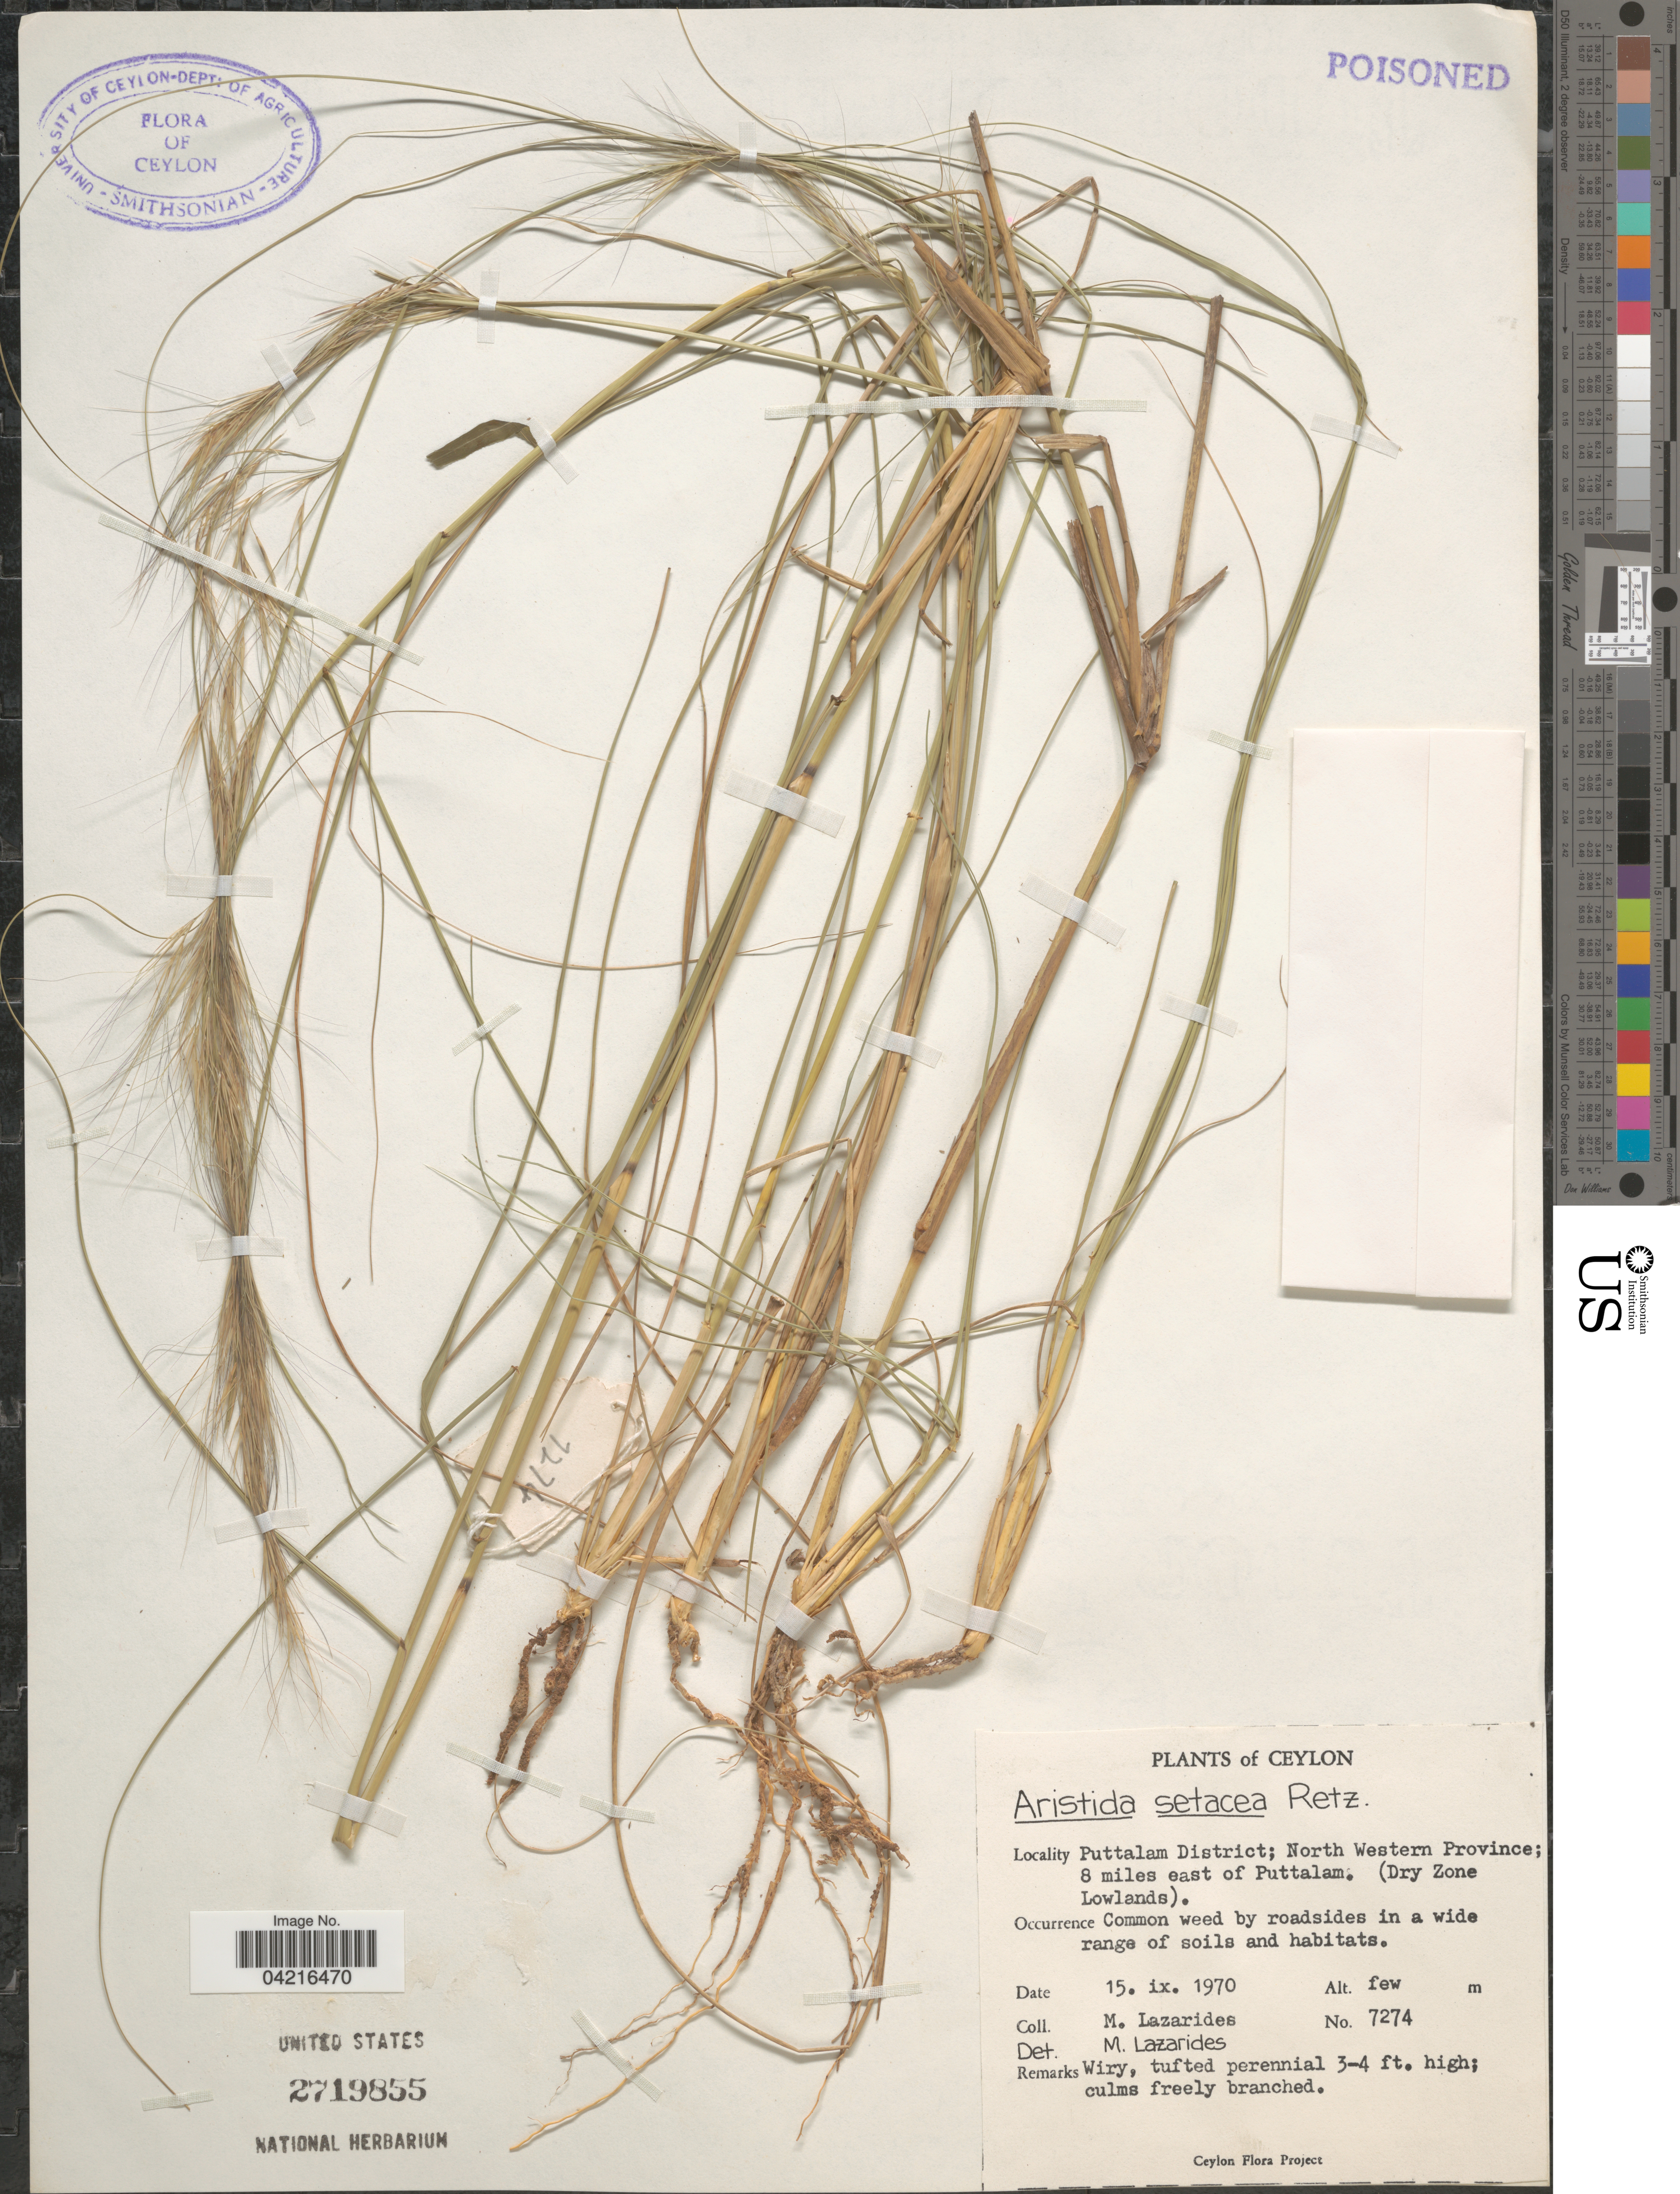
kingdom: Plantae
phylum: Tracheophyta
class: Liliopsida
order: Poales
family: Poaceae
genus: Aristida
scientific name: Aristida setacea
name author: Retz.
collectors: M. Lazarides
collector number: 7274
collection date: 1970-09-15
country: Sri Lanka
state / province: North Western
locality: Ceylon. Puttalam District; 8 miles east of Puttalam. (Dry Zone Lowlands).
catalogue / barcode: US 2719855